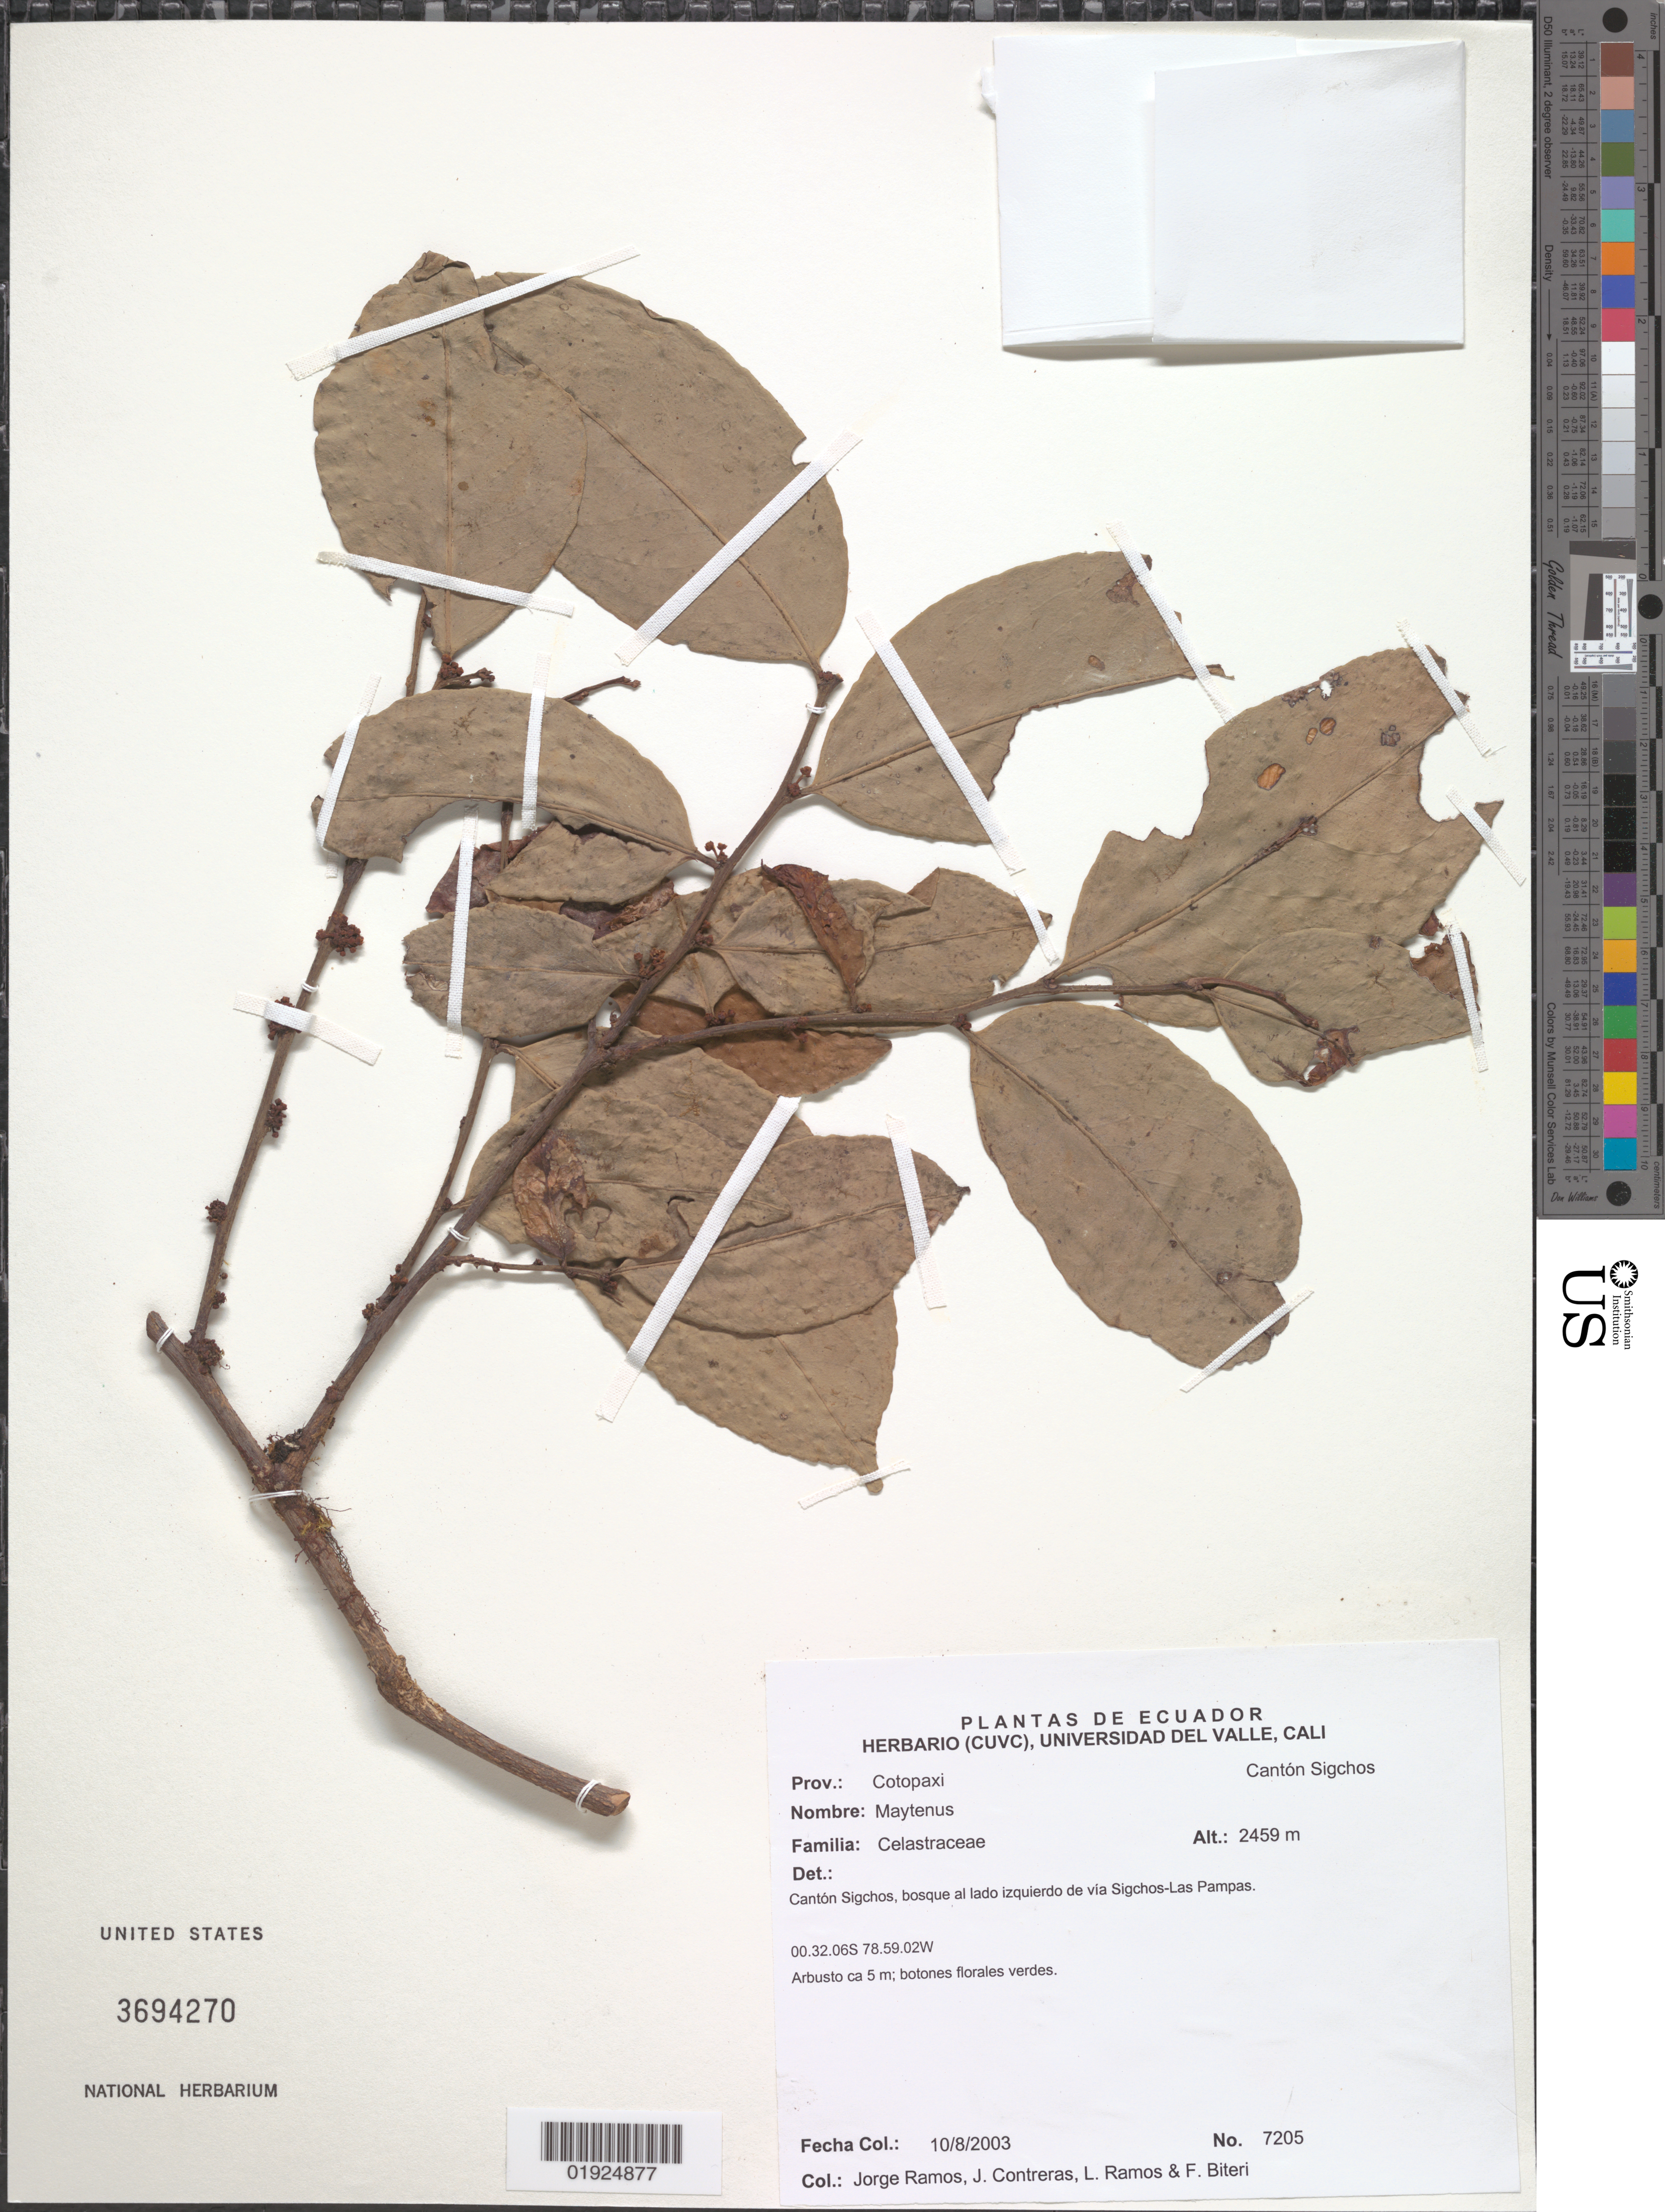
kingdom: Plantae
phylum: Tracheophyta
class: Magnoliopsida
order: Celastrales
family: Celastraceae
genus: Maytenus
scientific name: Maytenus sp.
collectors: J. E. Ramos, J. Contreras, L. Ramos & F. Biteri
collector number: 7205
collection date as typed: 10/8/2003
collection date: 2003-08-10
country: Ecuador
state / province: Cotopaxi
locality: Cantón Sigchos, al lado izquierdo de via Sigchos-Las Pampas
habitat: Bosque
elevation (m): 2459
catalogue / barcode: US 3694270